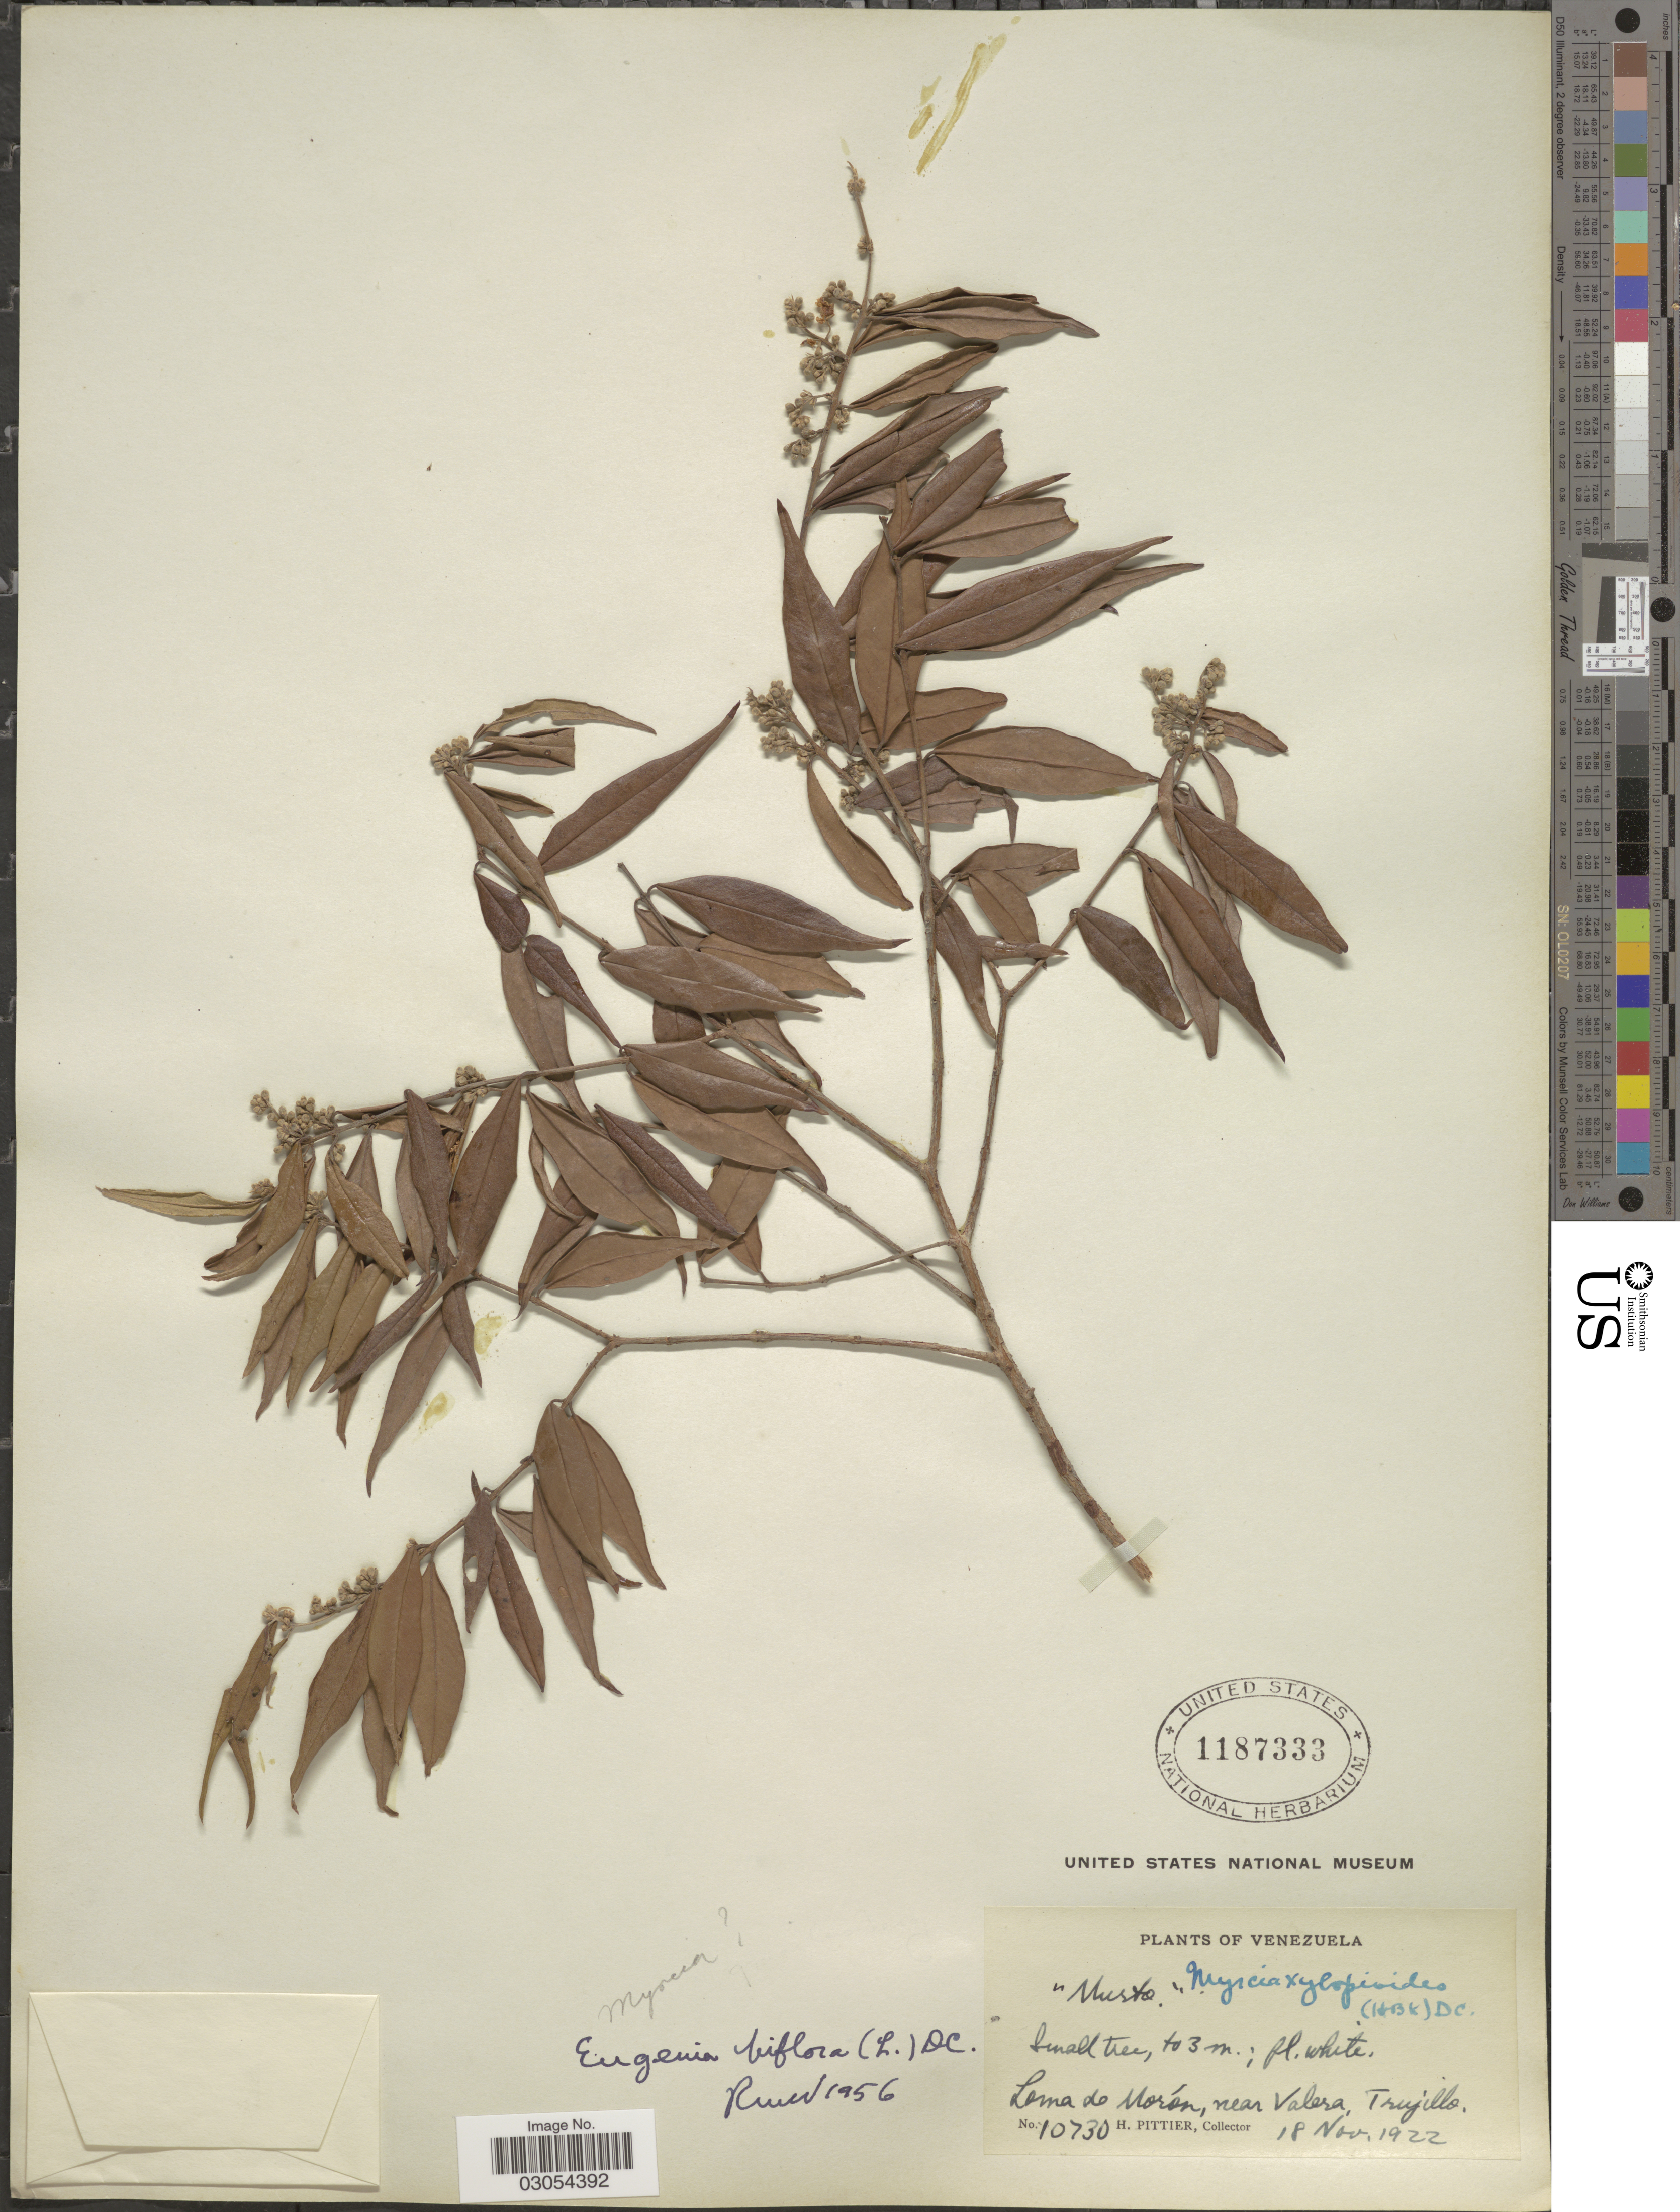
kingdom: Plantae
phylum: Tracheophyta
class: Magnoliopsida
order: Myrtales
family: Myrtaceae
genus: Eugenia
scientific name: Eugenia biflora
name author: (L.) DC.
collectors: H. F. Pittier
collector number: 10730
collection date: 1922-11-18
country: Venezuela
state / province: Trujillo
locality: Loma de Morón, near Valera.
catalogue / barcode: US 1187333